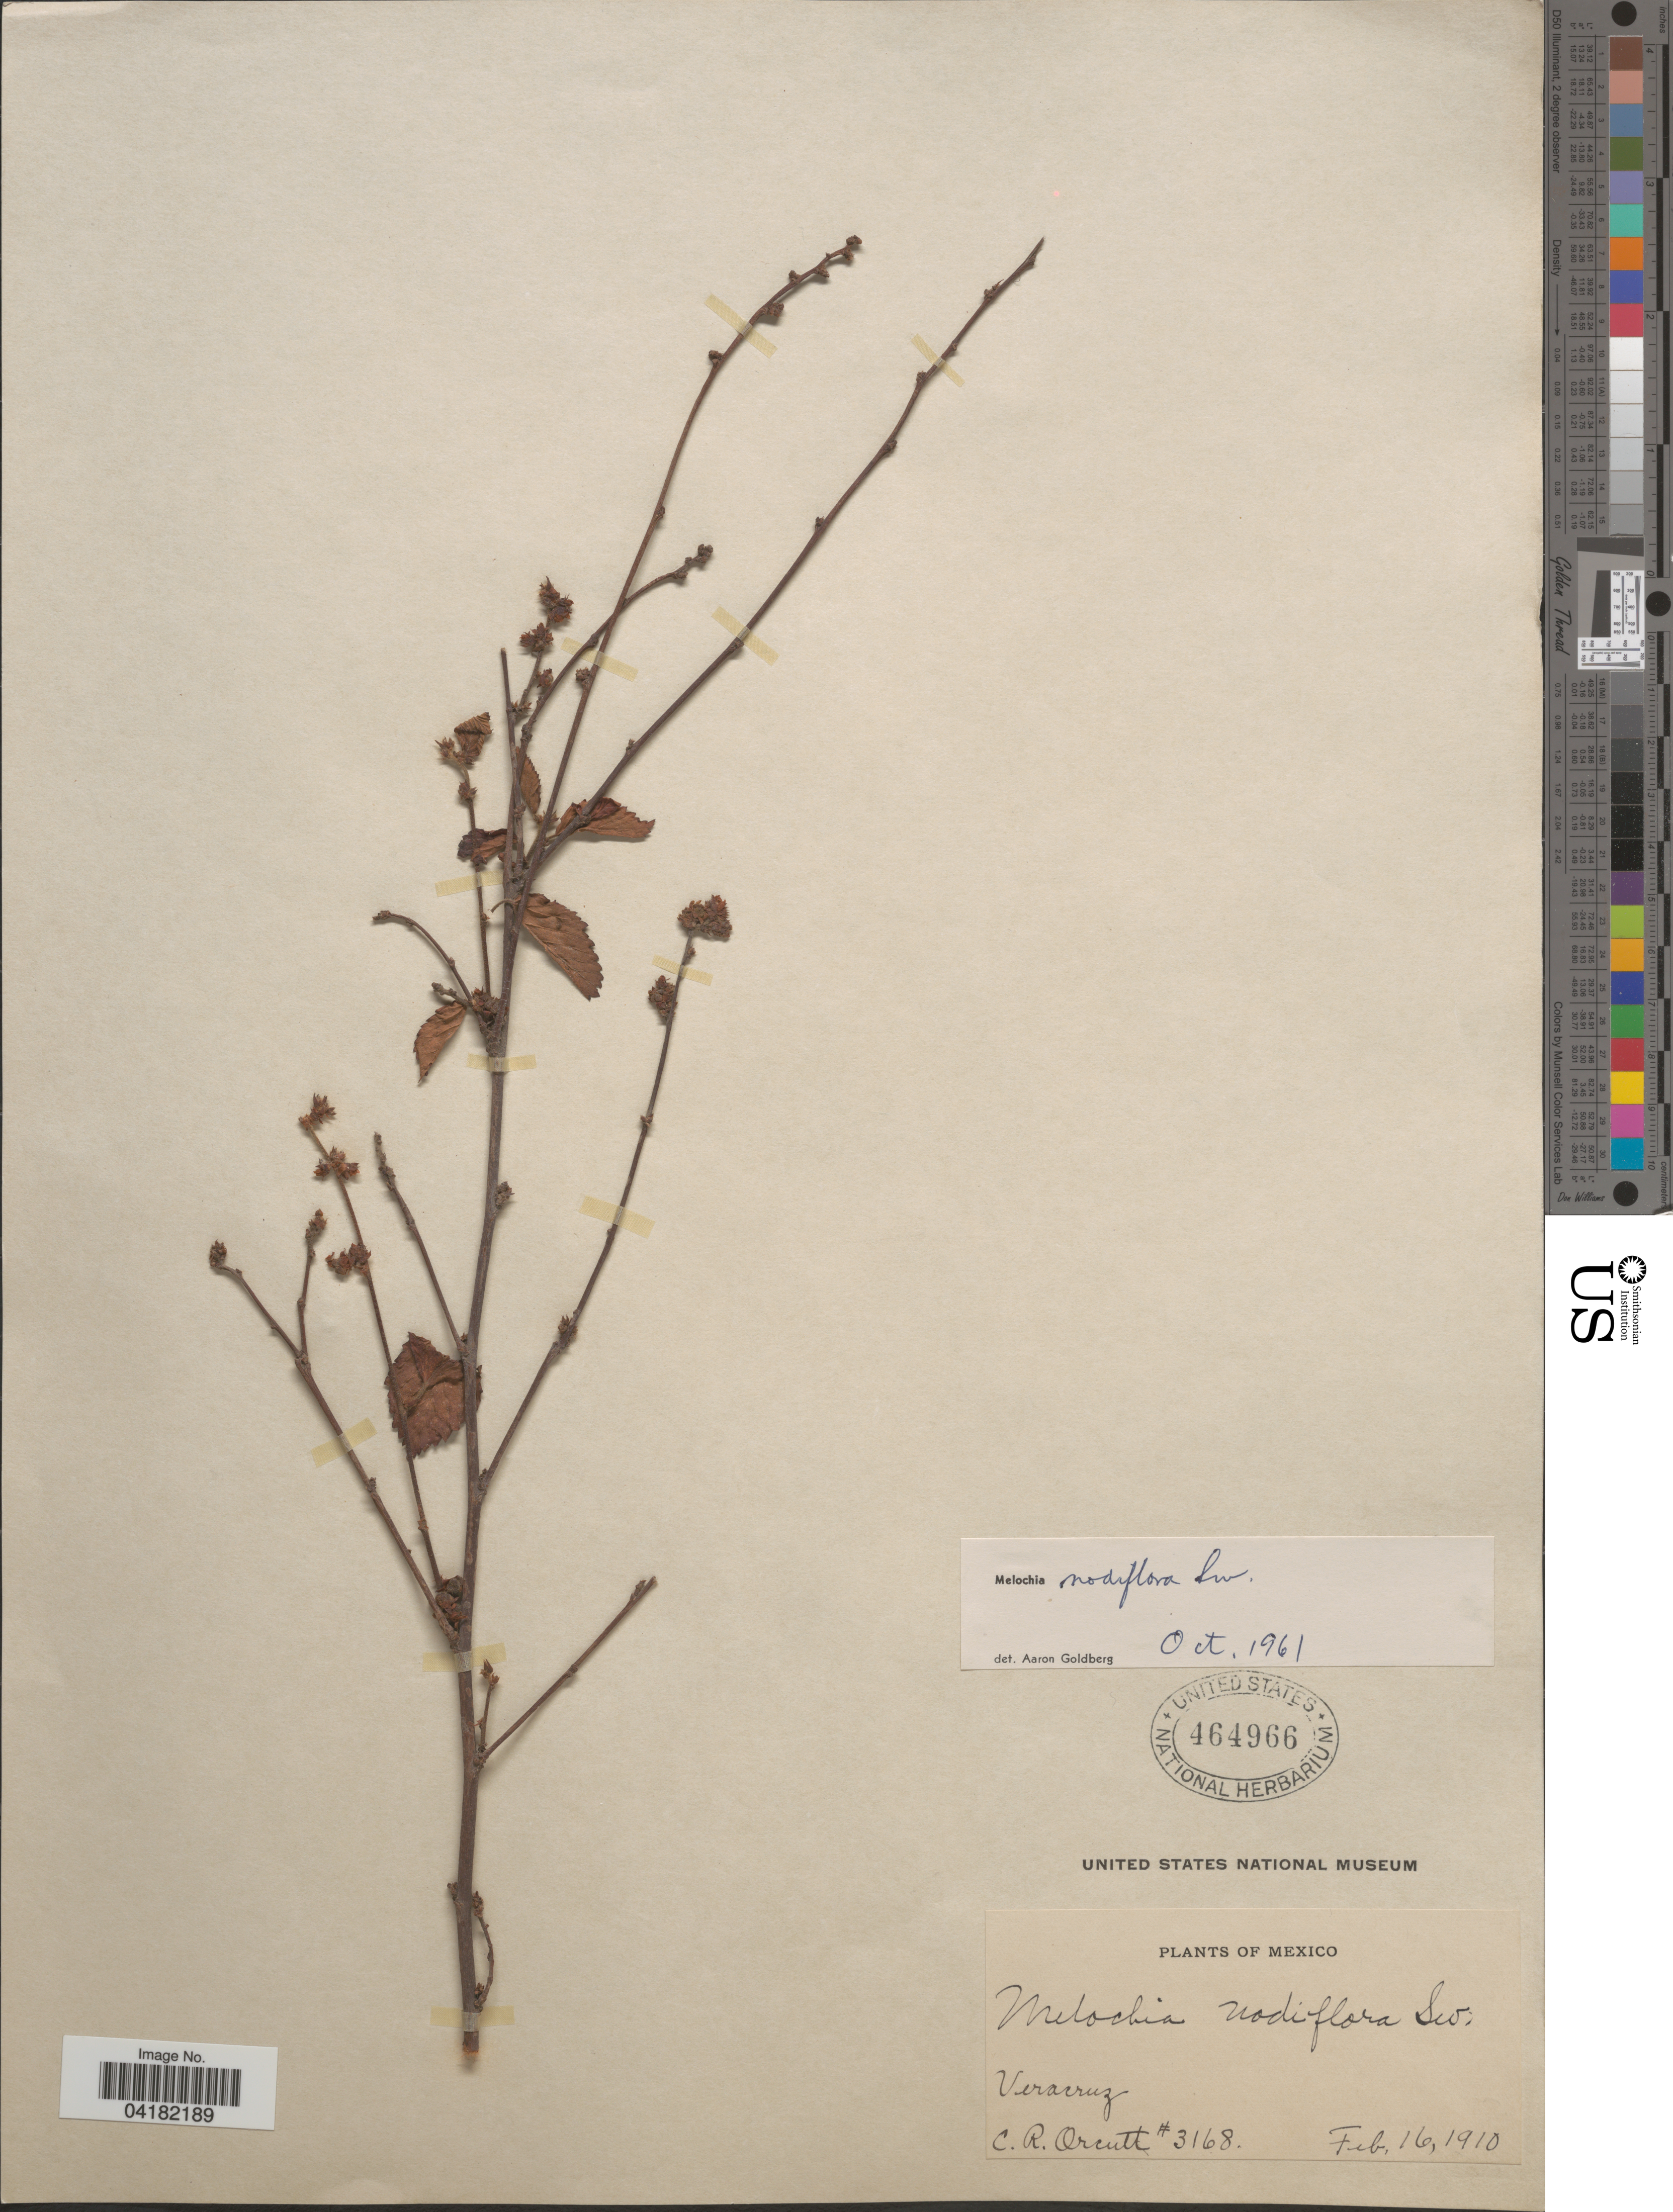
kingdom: Plantae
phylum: Tracheophyta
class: Magnoliopsida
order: Malvales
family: Malvaceae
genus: Melochia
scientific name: Melochia nodiflora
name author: Sw.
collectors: C. R. Orcutt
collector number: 3168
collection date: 1910-02-16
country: Mexico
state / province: Veracruz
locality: Veracruz.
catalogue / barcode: US 464966